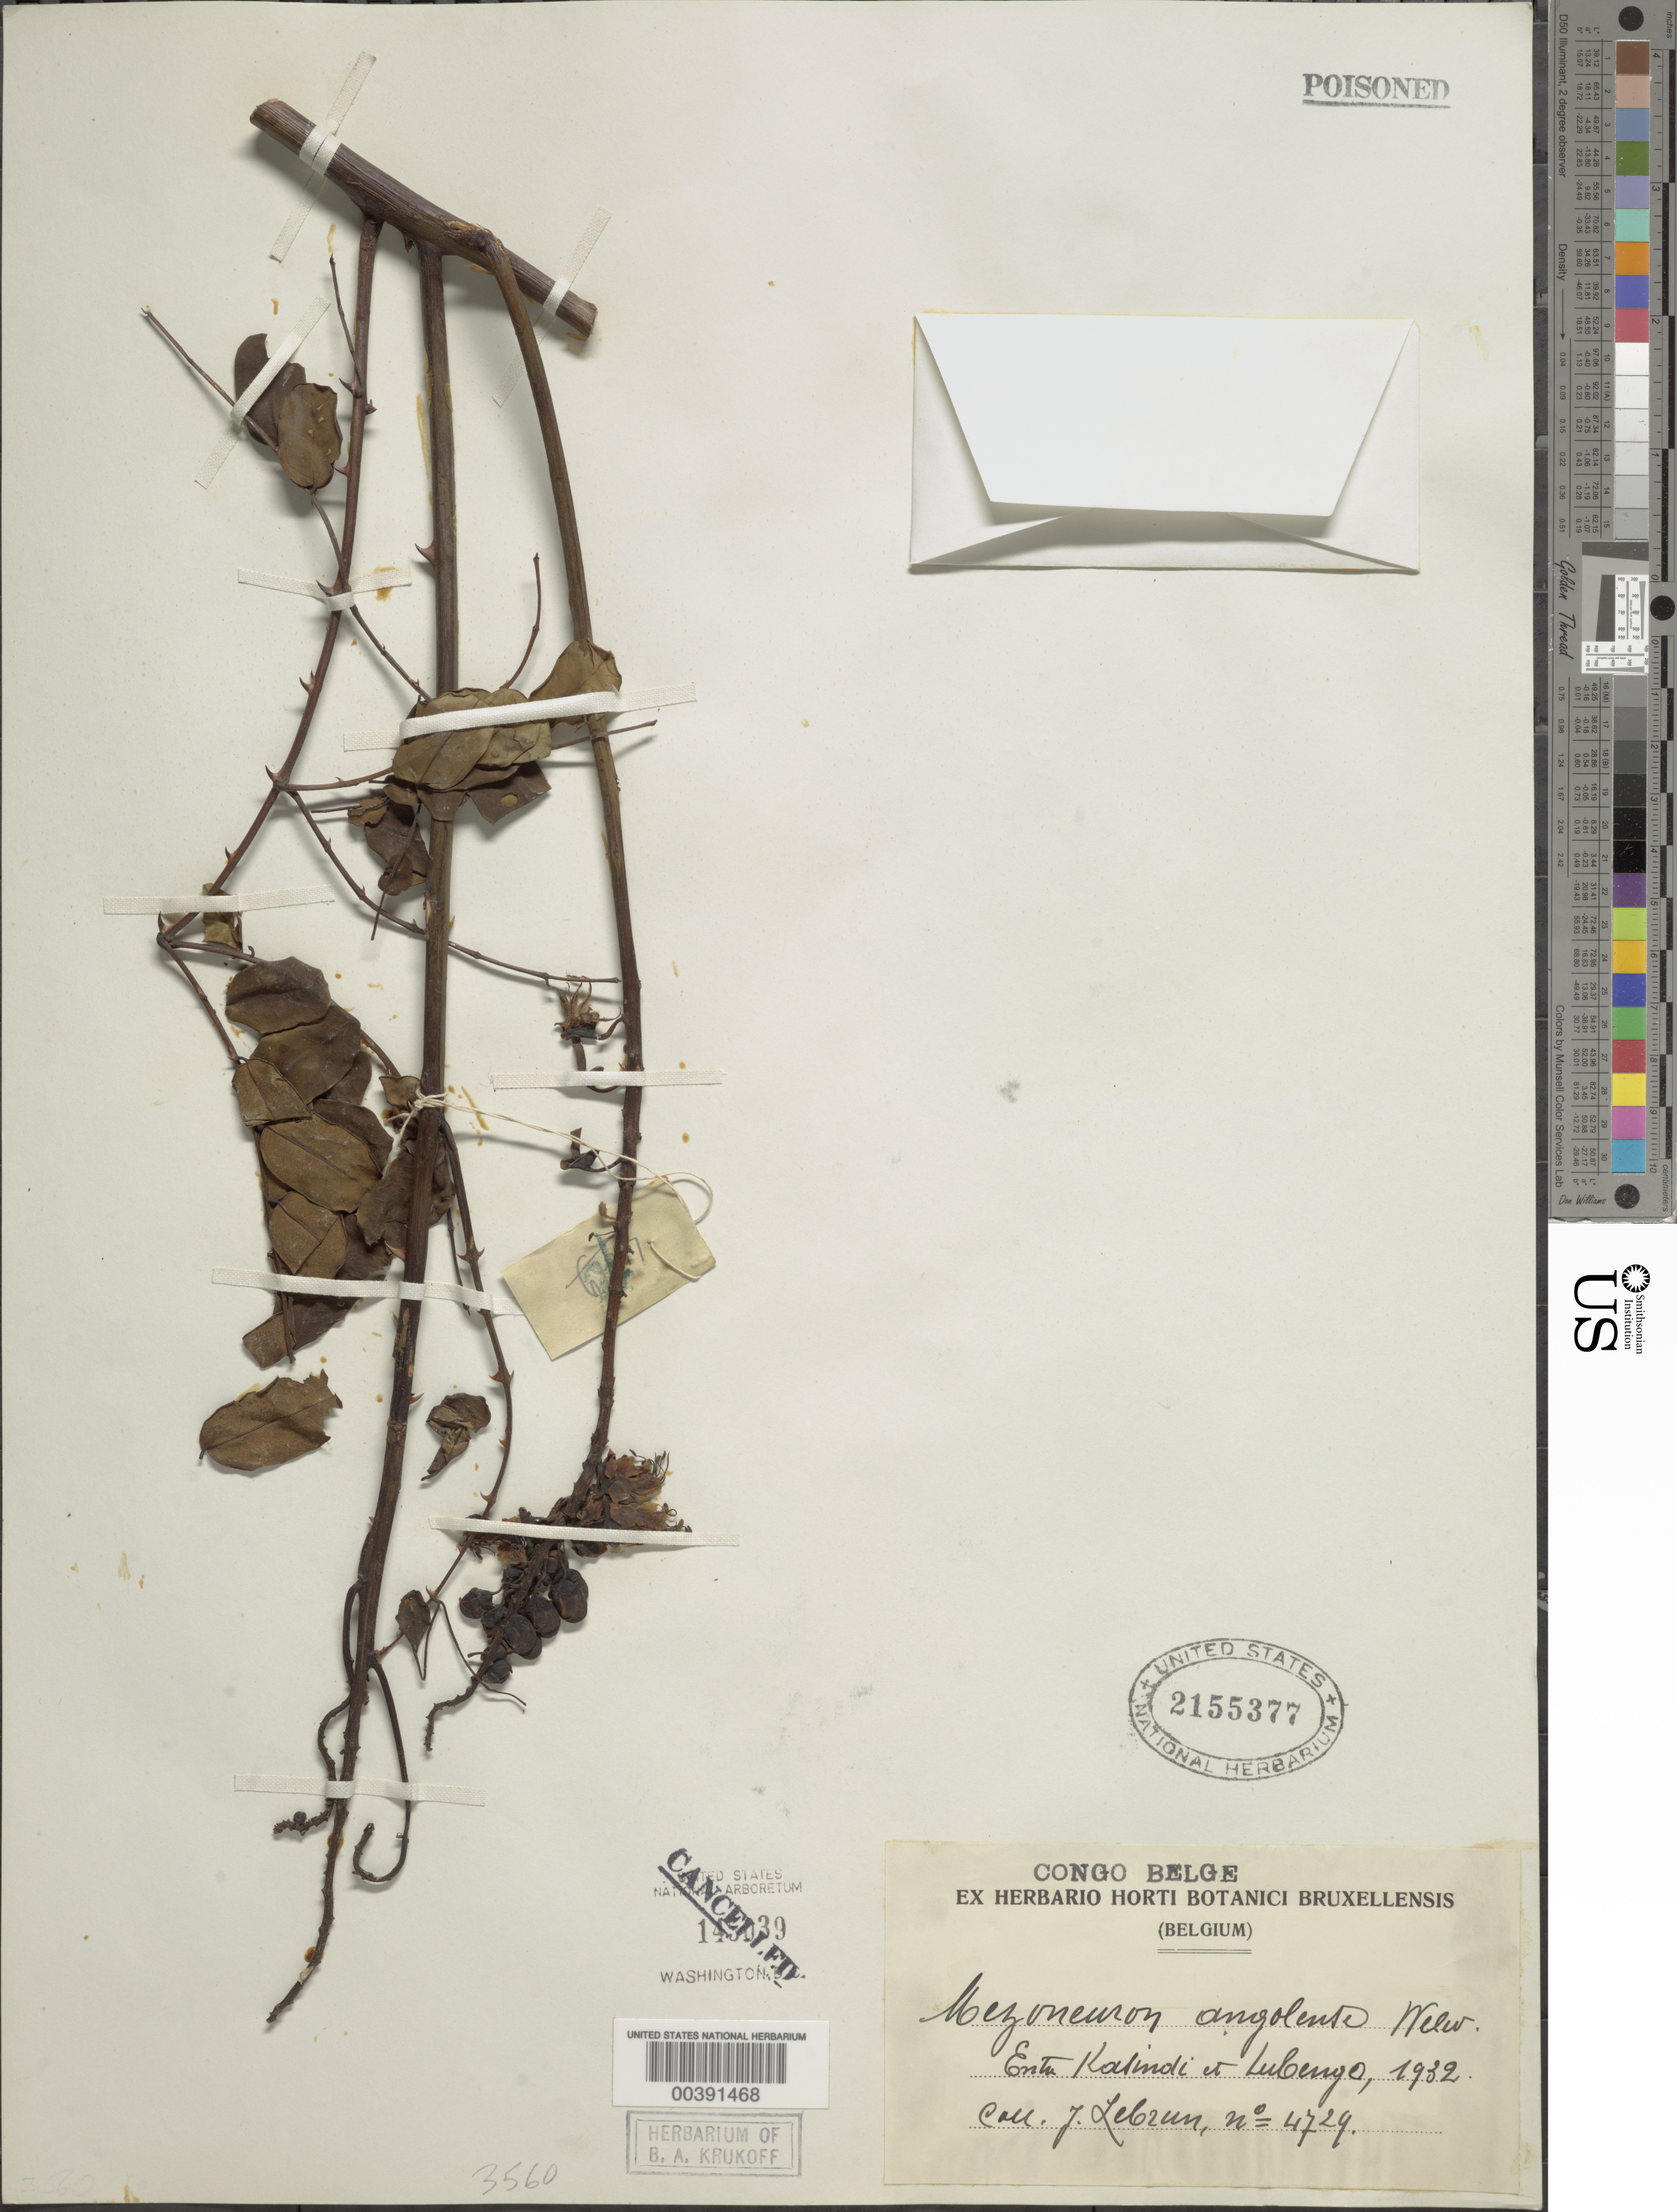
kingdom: Plantae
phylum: Tracheophyta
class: Magnoliopsida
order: Fabales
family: Fabaceae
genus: Mezoneuron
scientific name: Mezoneuron angolense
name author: Oliv.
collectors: J. A. Lebrun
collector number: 4729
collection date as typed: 1932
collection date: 1932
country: Congo, Democratic Republic of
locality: Between kasindi and lubengo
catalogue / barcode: US 2155377